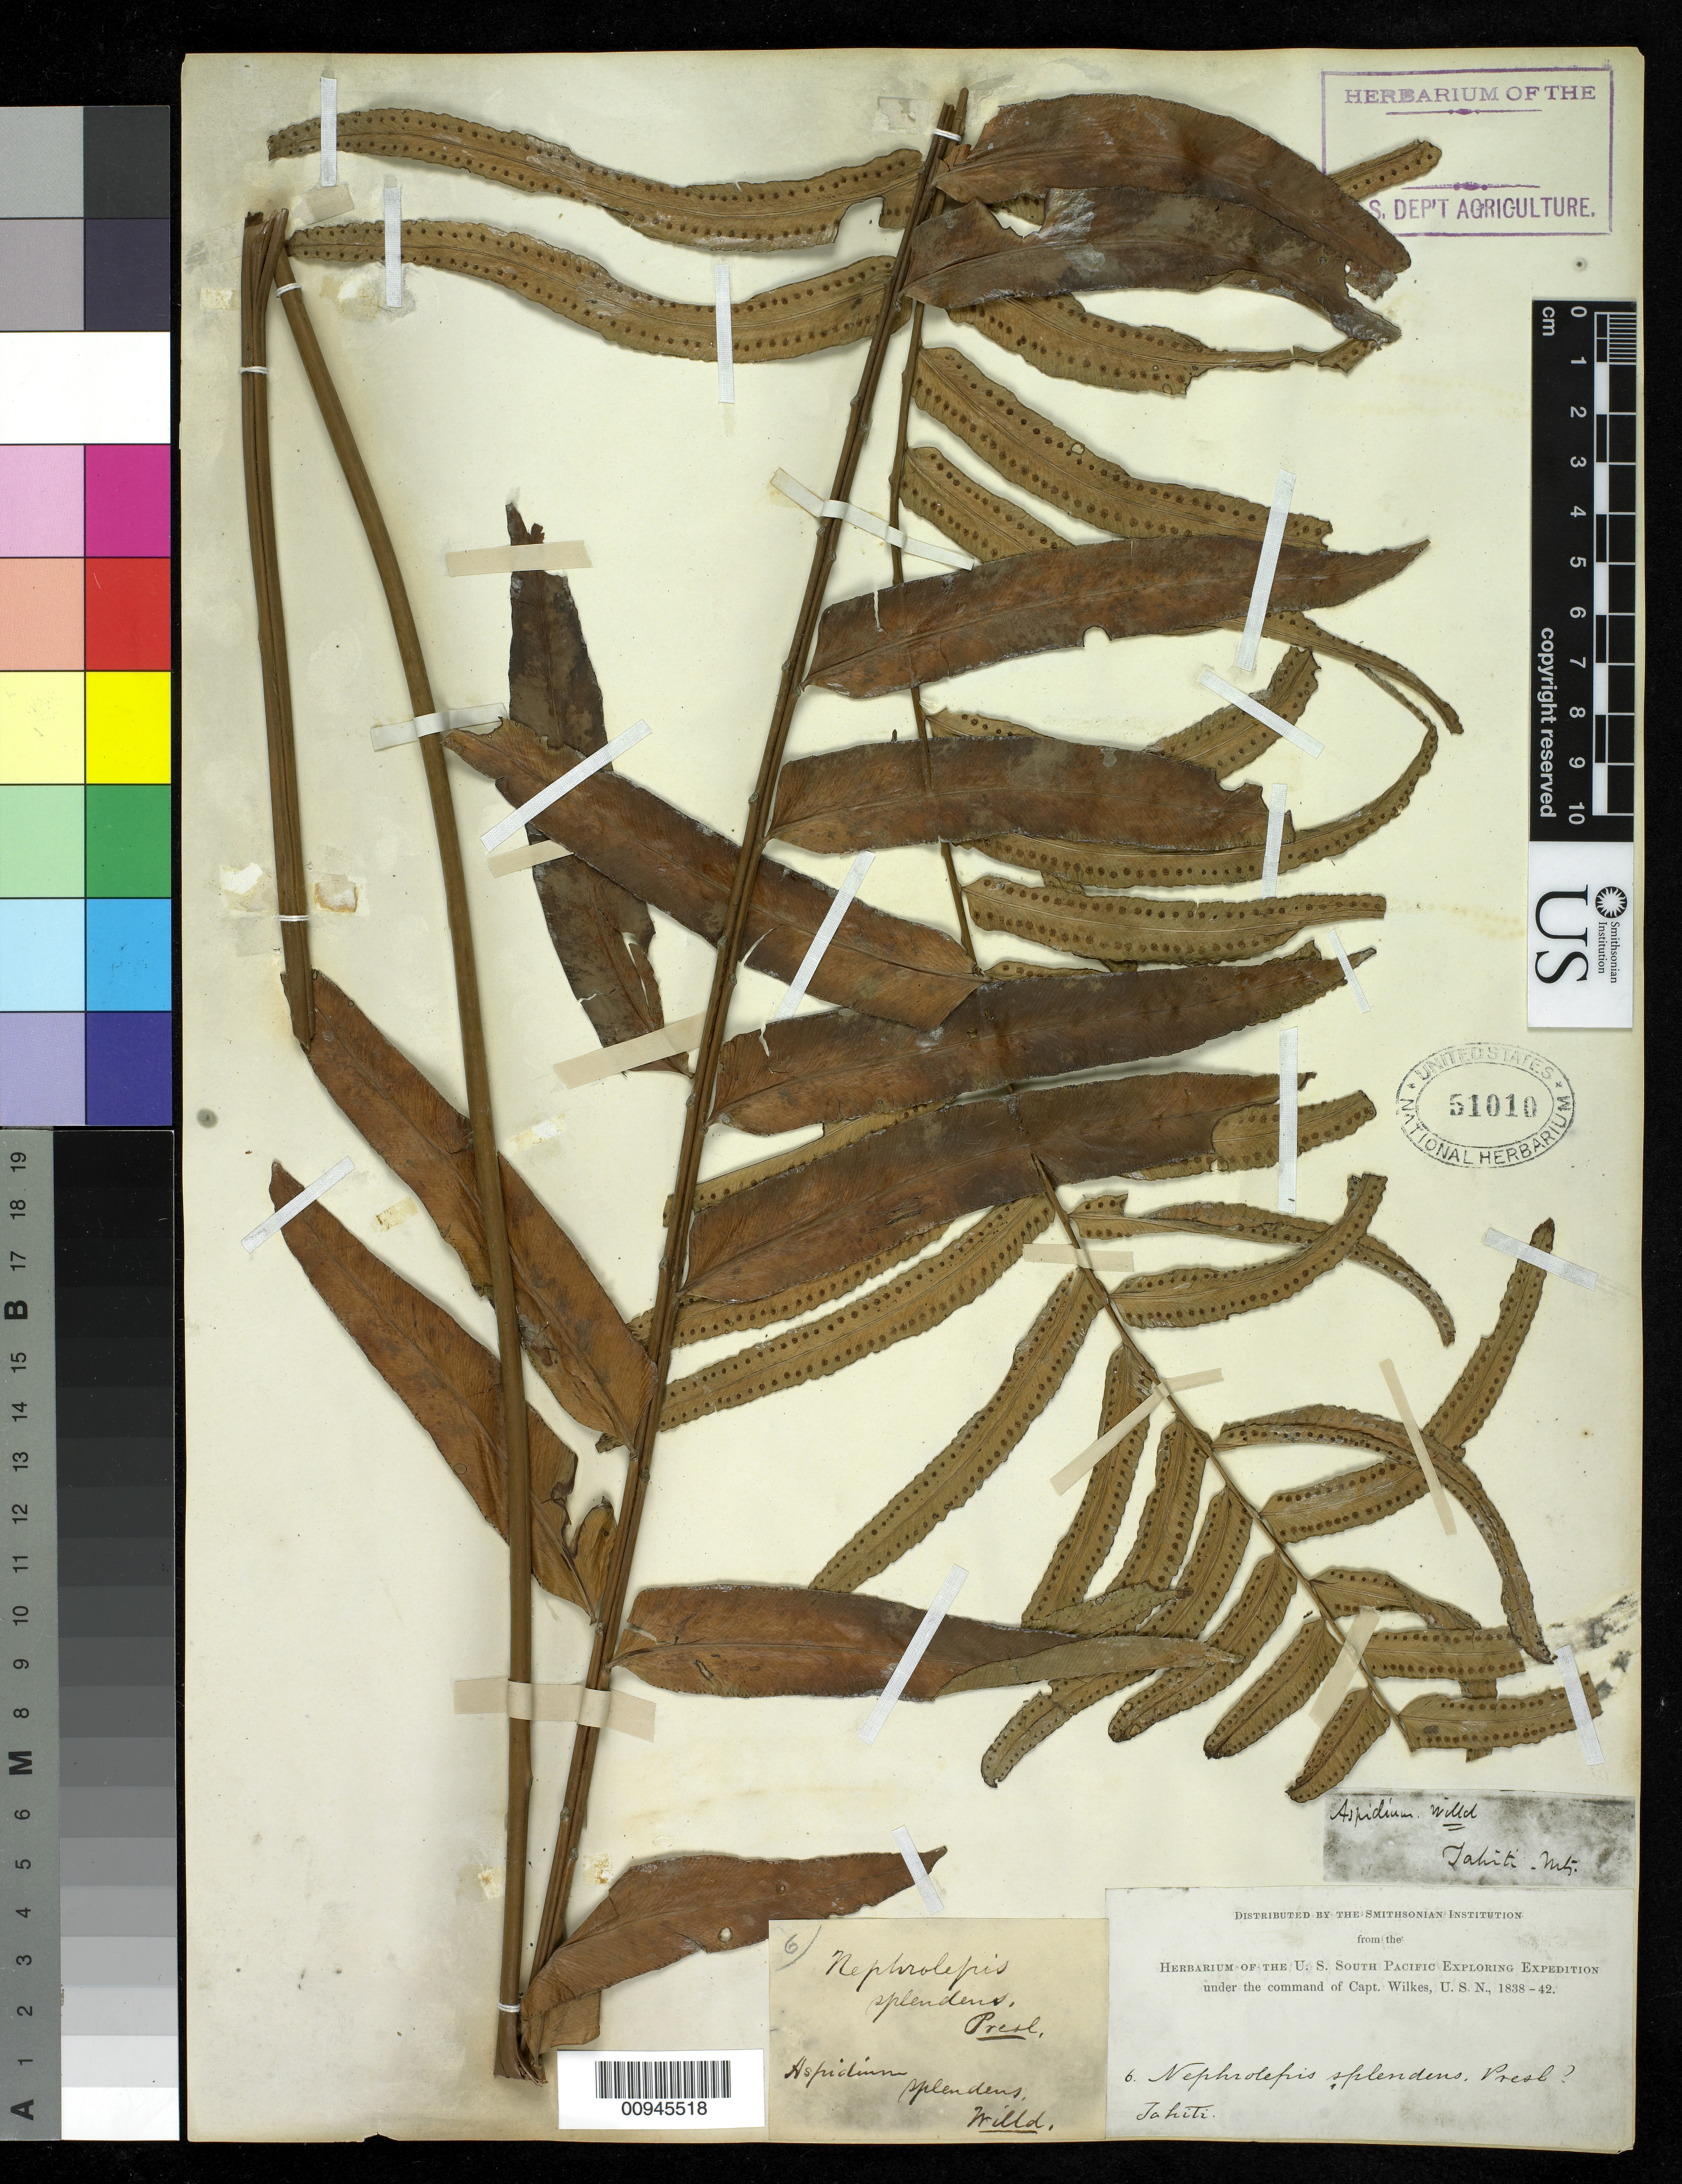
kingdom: Plantae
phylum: Tracheophyta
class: Polypodiopsida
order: Polypodiales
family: Nephrolepidaceae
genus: Nephrolepis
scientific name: Nephrolepis biserrata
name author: (Sw.) Schott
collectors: Wilkes Explor. Exped.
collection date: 1838/1842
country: French Polynesia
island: Tahiti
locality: Tahiti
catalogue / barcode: US 51010